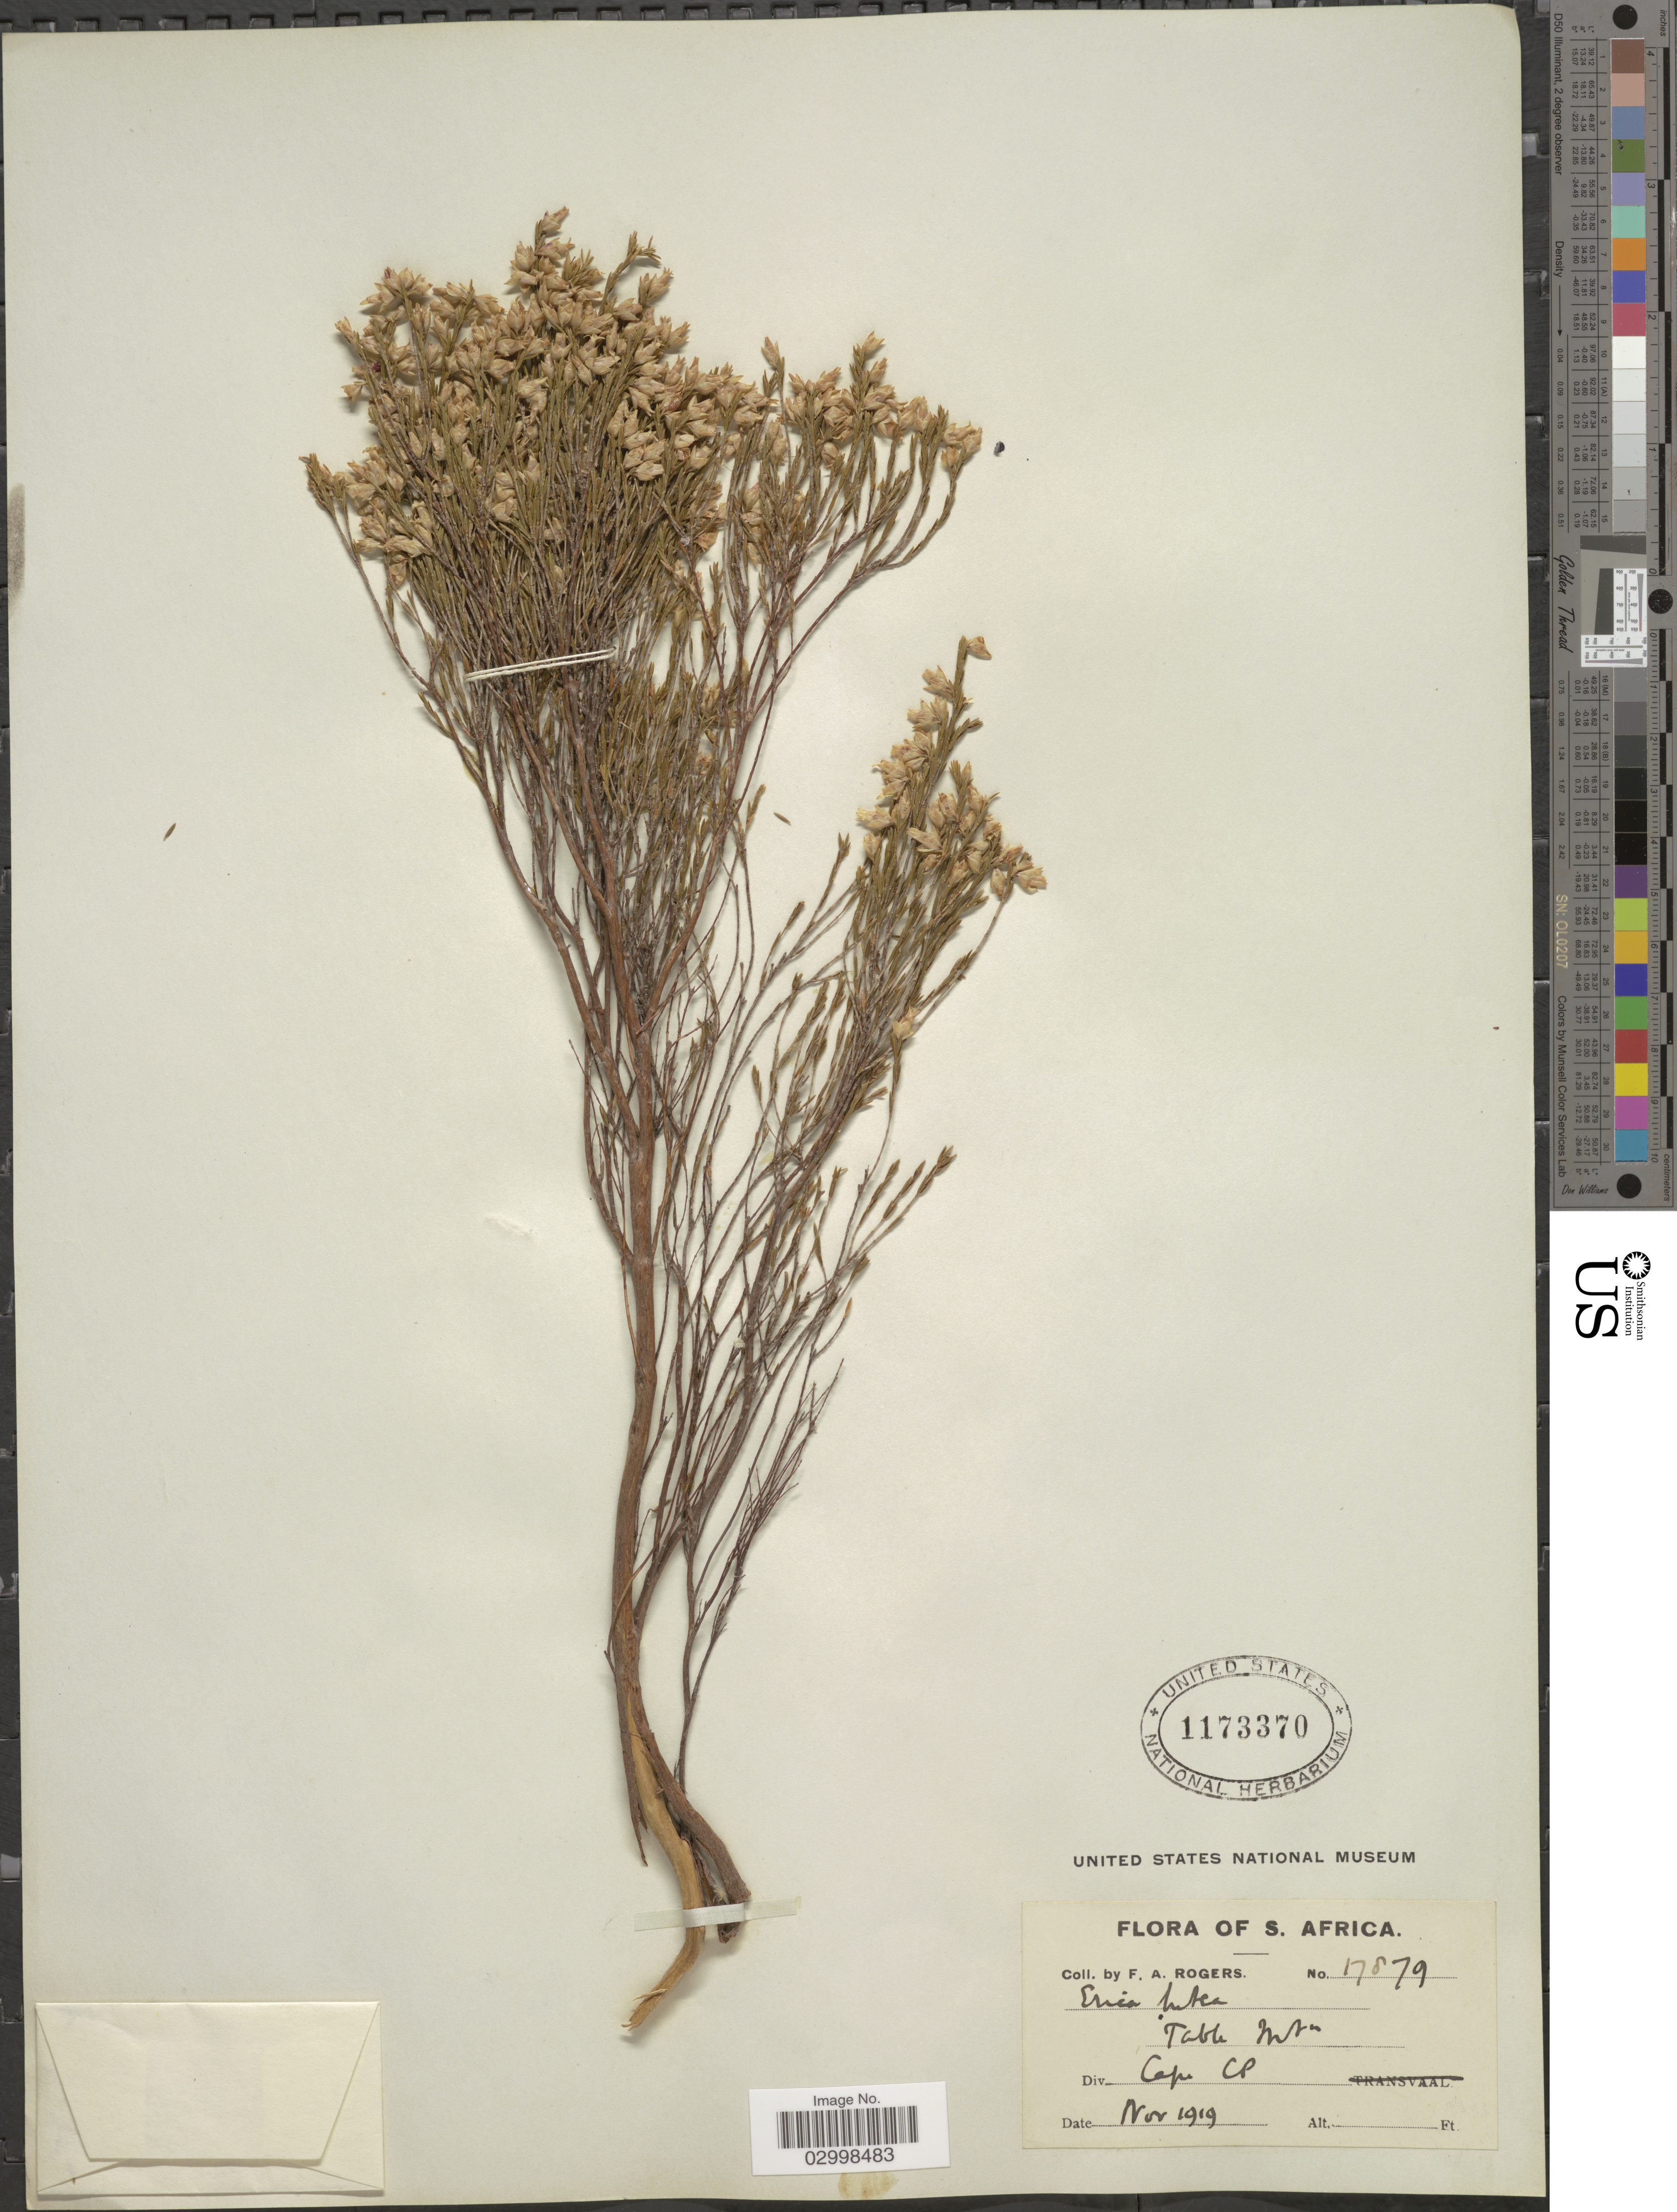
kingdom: Plantae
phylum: Tracheophyta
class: Magnoliopsida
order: Ericales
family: Ericaceae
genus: Erica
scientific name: Erica lutea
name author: P.J. Bergius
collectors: F. A. Rogers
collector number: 17879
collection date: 1919-11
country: South Africa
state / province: Western Cape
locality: Table Mtn. Div. Cape CP. S. Africa.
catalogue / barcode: US 1173370